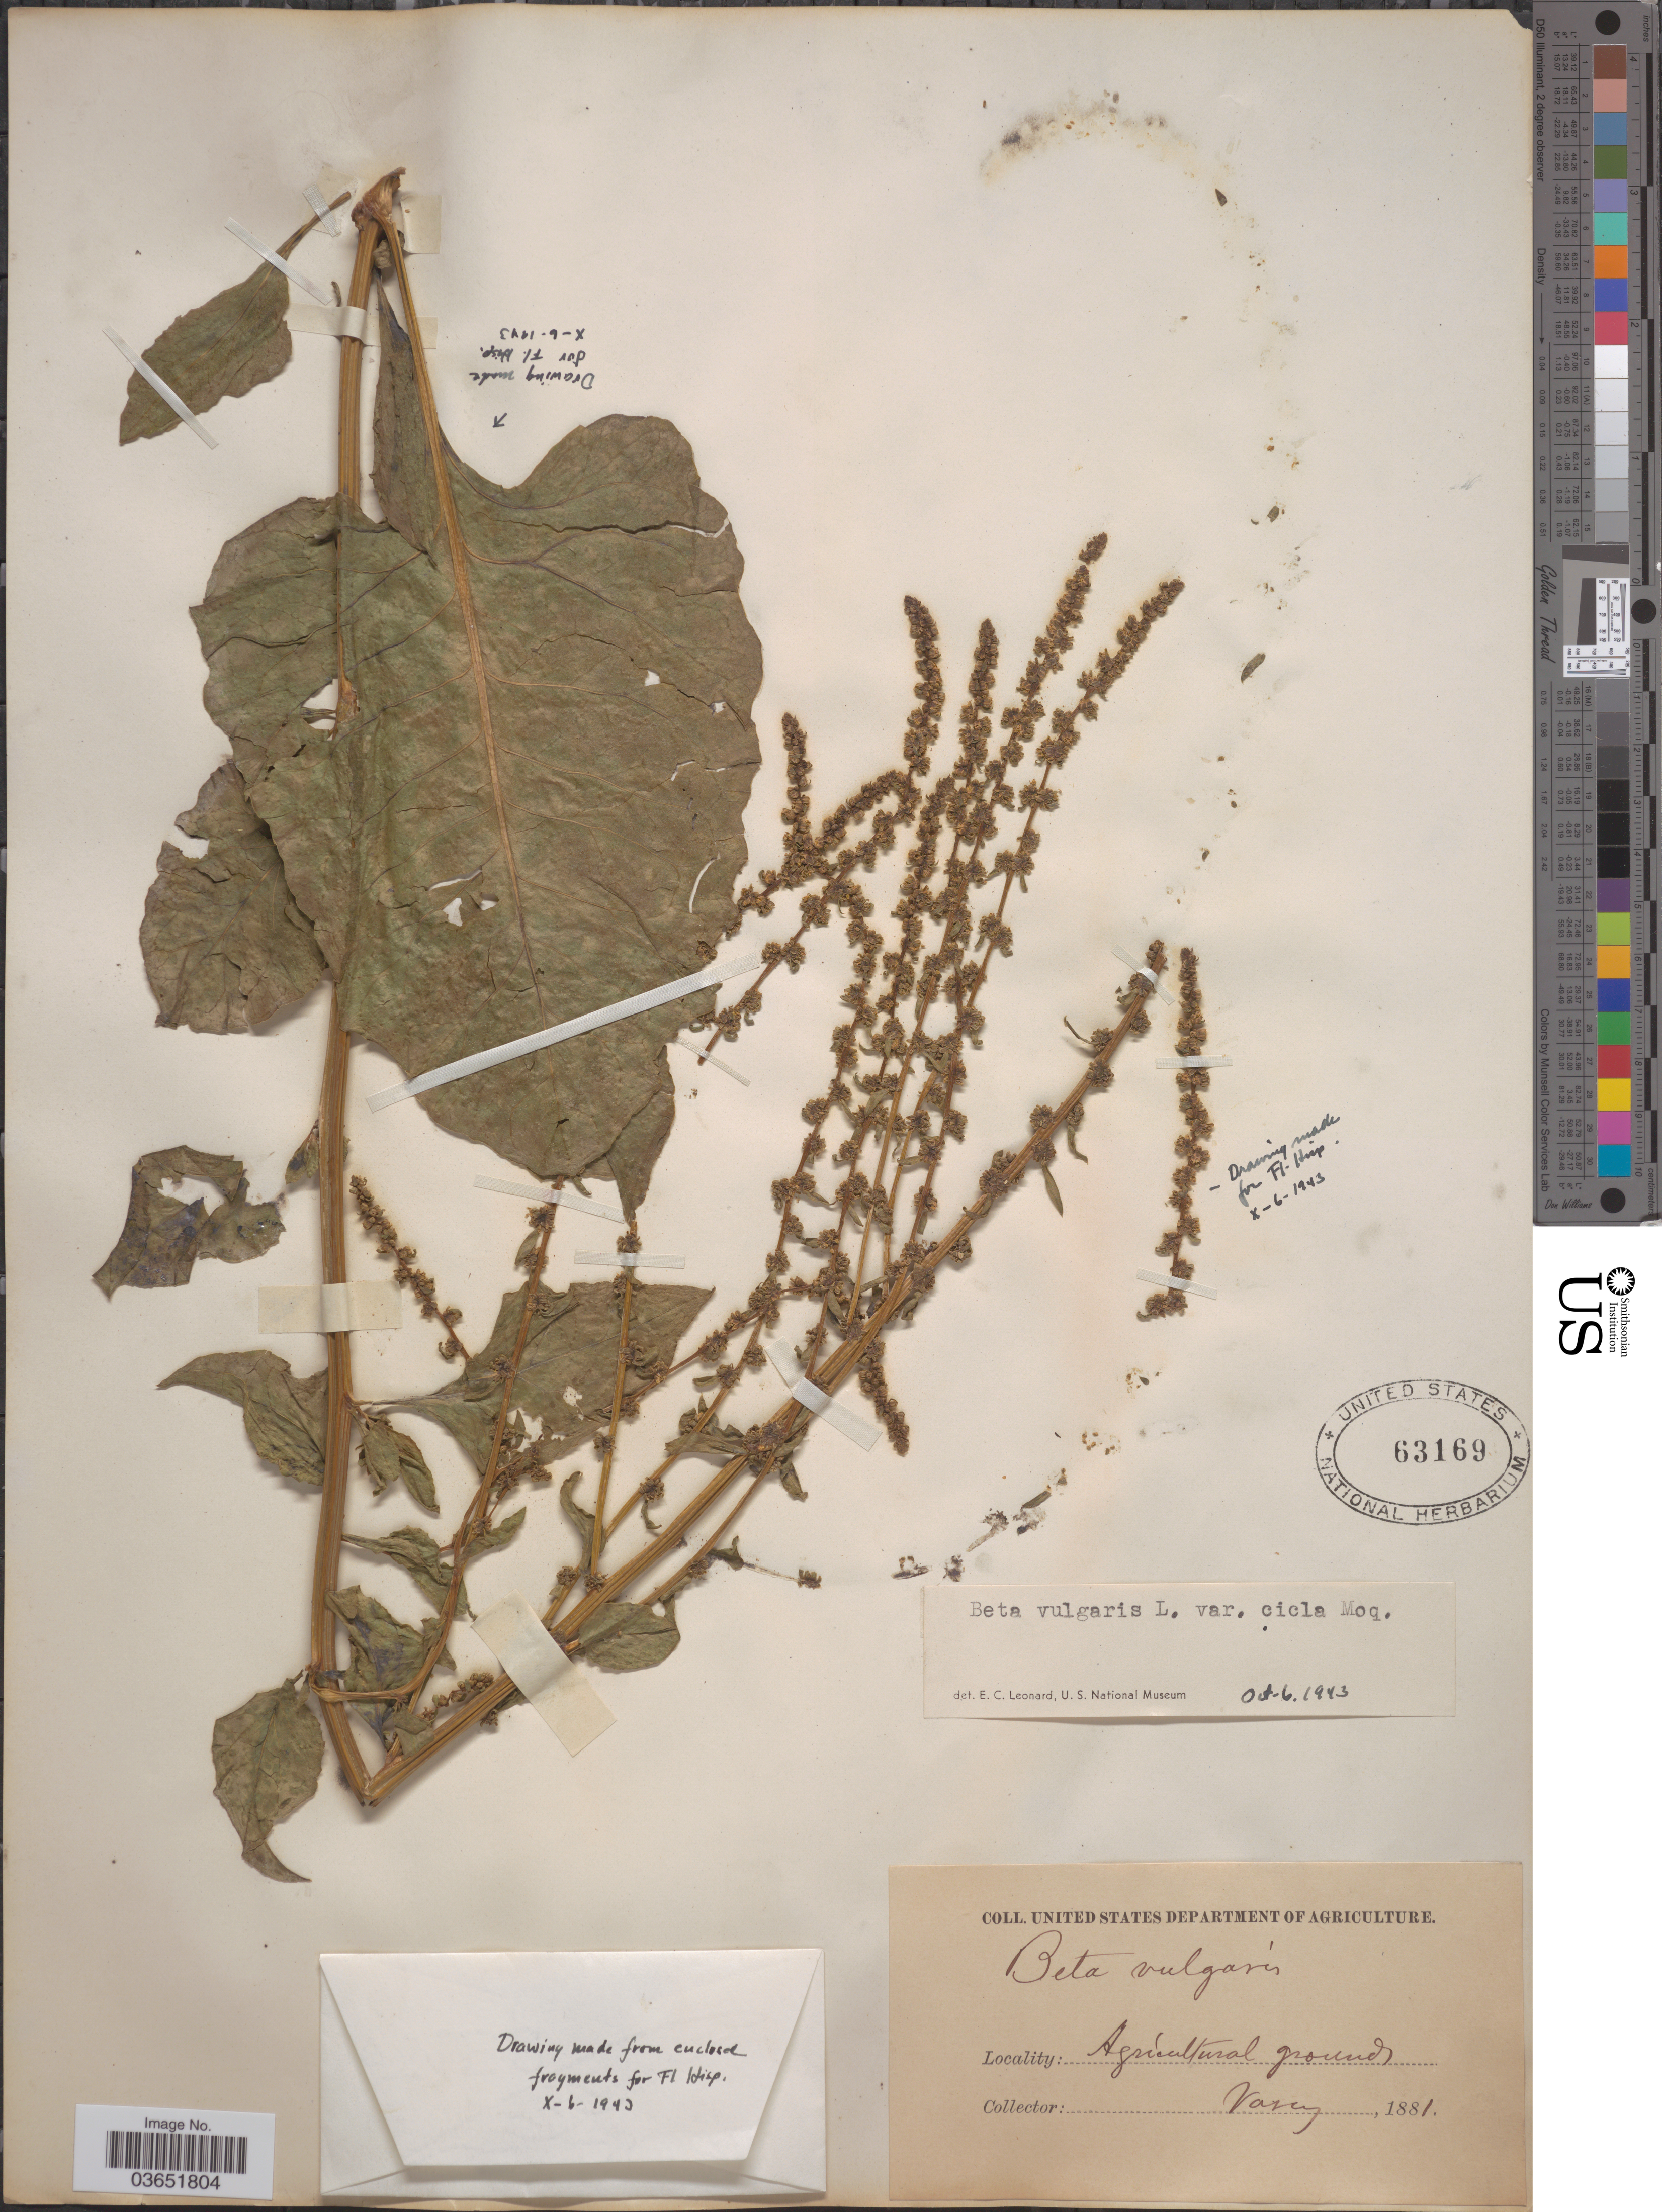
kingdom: Plantae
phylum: Tracheophyta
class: Magnoliopsida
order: Caryophyllales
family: Amaranthaceae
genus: Beta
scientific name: Beta vulgaris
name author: L.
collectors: Vasey, --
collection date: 1881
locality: Agricultural grounds.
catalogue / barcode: US 63169